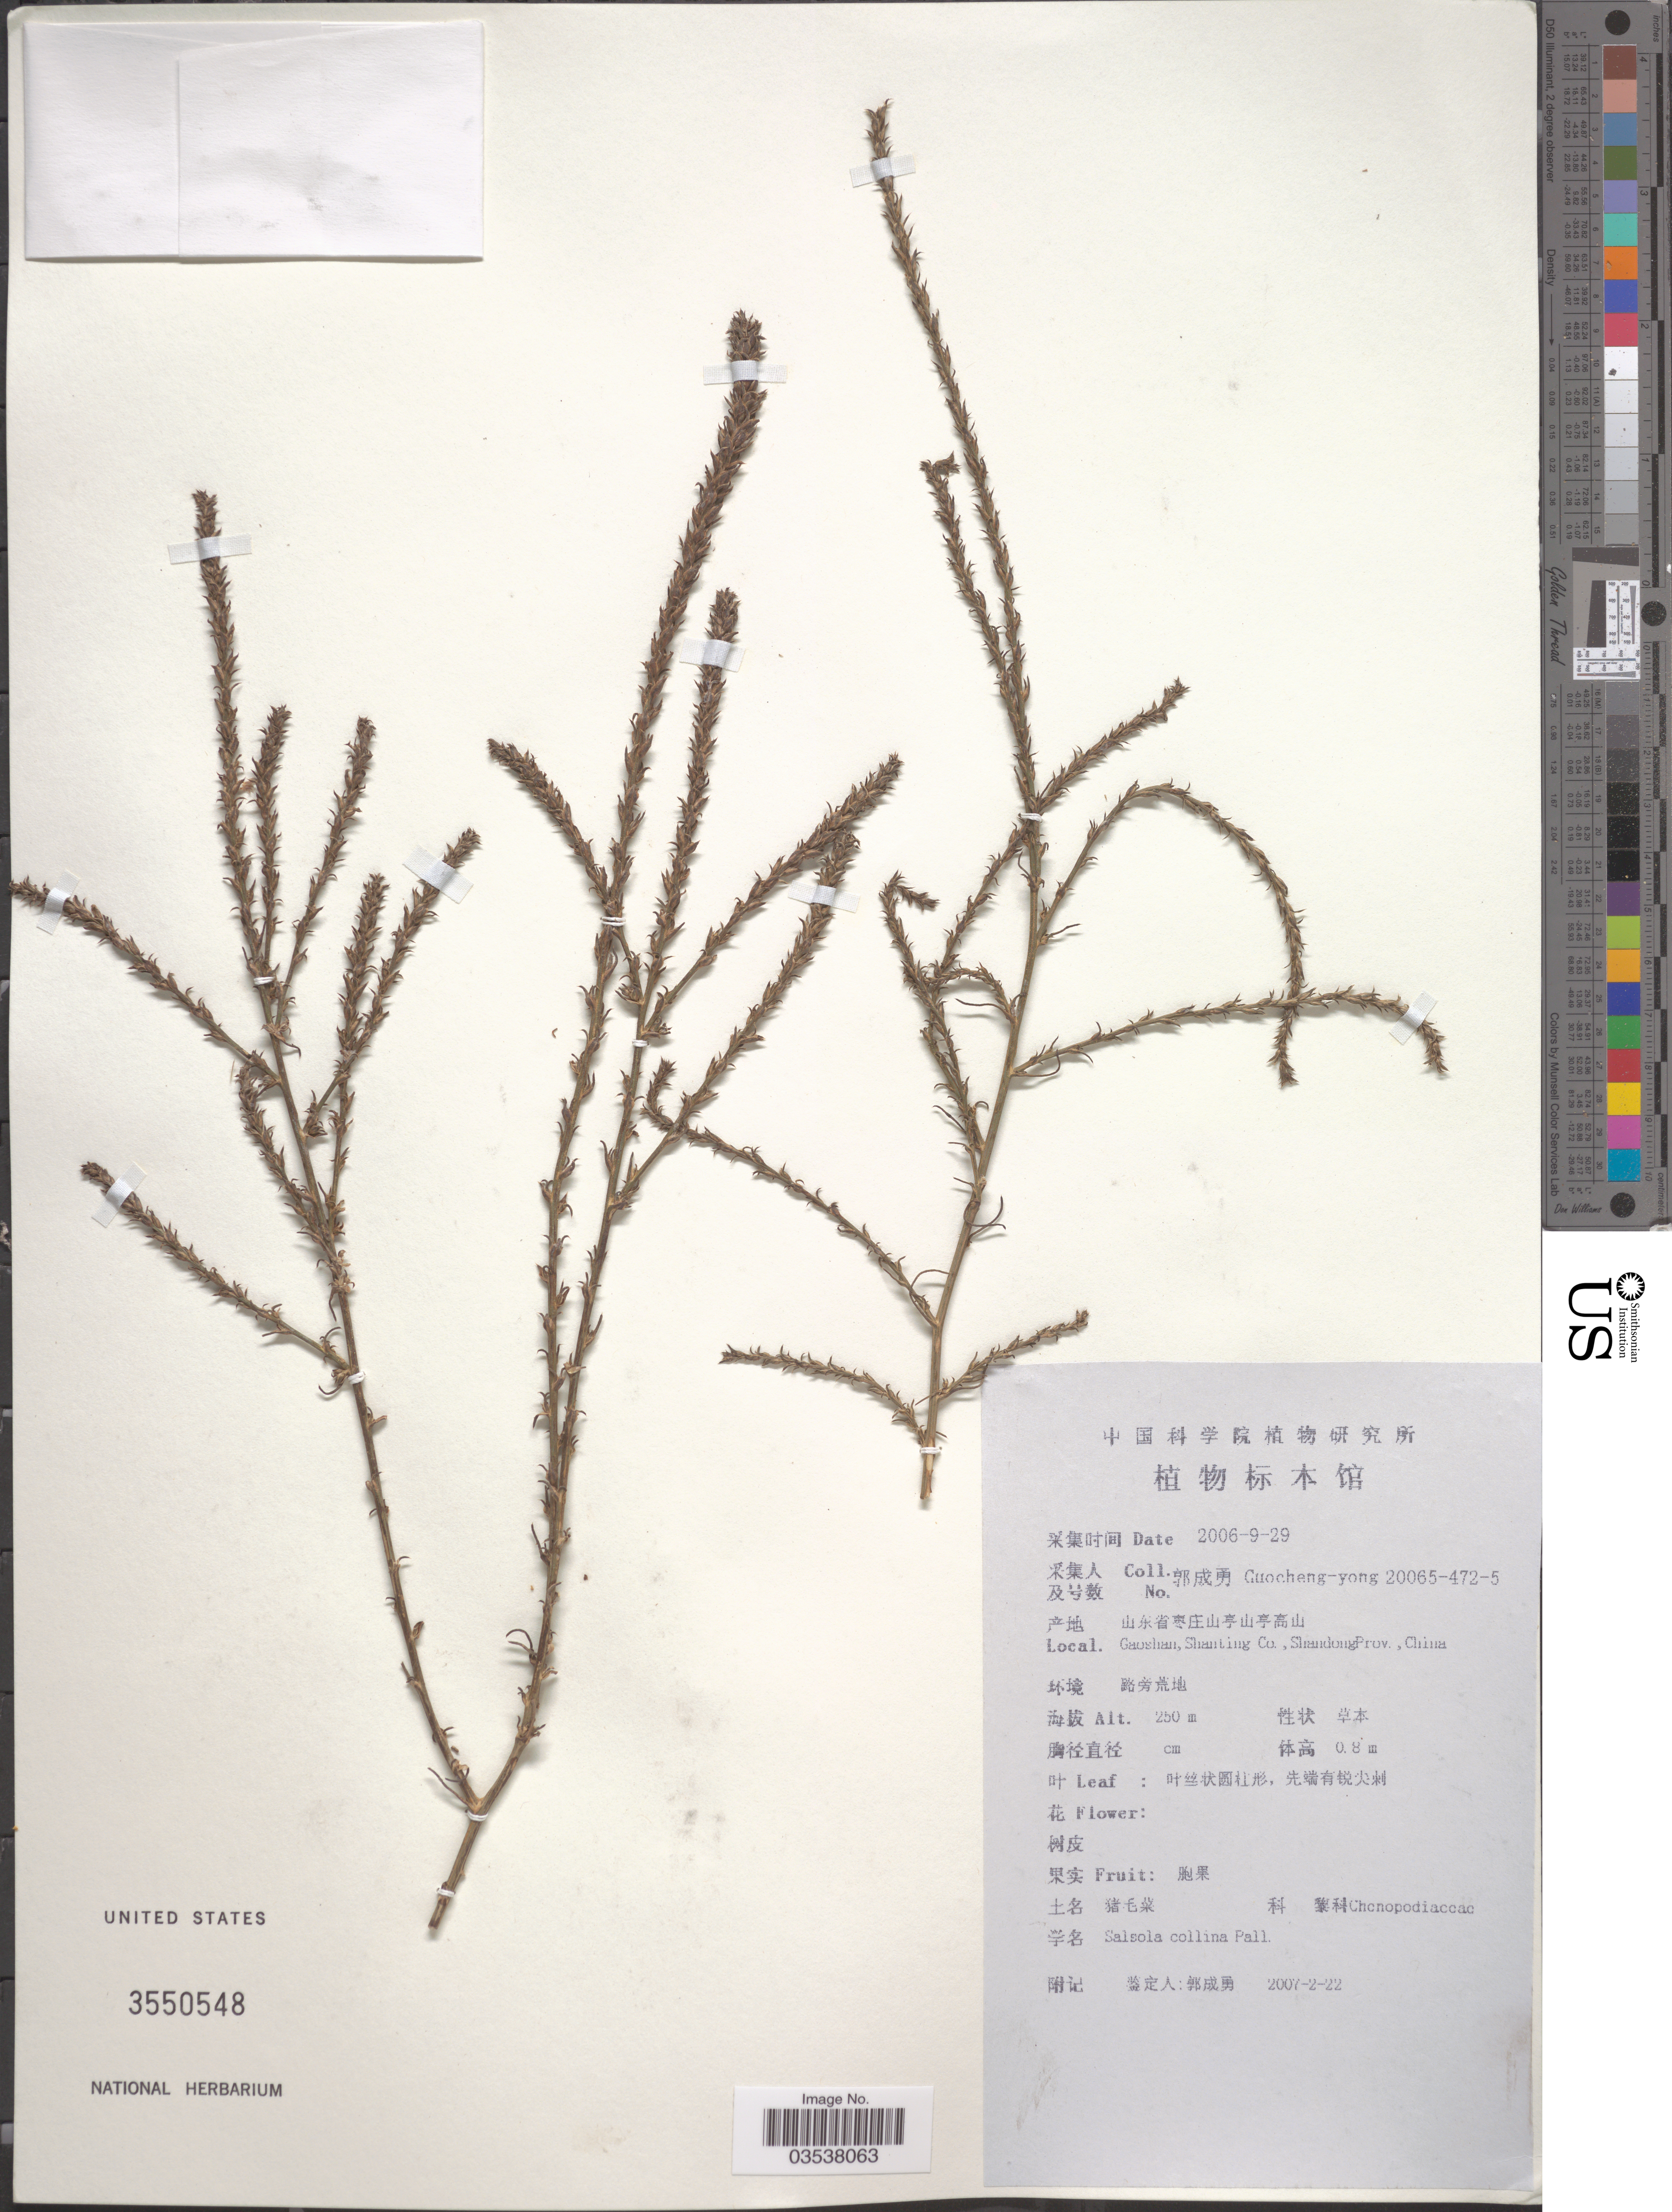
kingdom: Plantae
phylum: Tracheophyta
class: Magnoliopsida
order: Caryophyllales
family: Amaranthaceae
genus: Salsola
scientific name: Salsola collina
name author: Pall.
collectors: Guo cheng-yong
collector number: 20065-472-5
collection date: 2006-09-29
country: China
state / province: Shandong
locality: Gaoshan, Shanting Co., Shandong Prov.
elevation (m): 250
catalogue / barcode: US 3550548